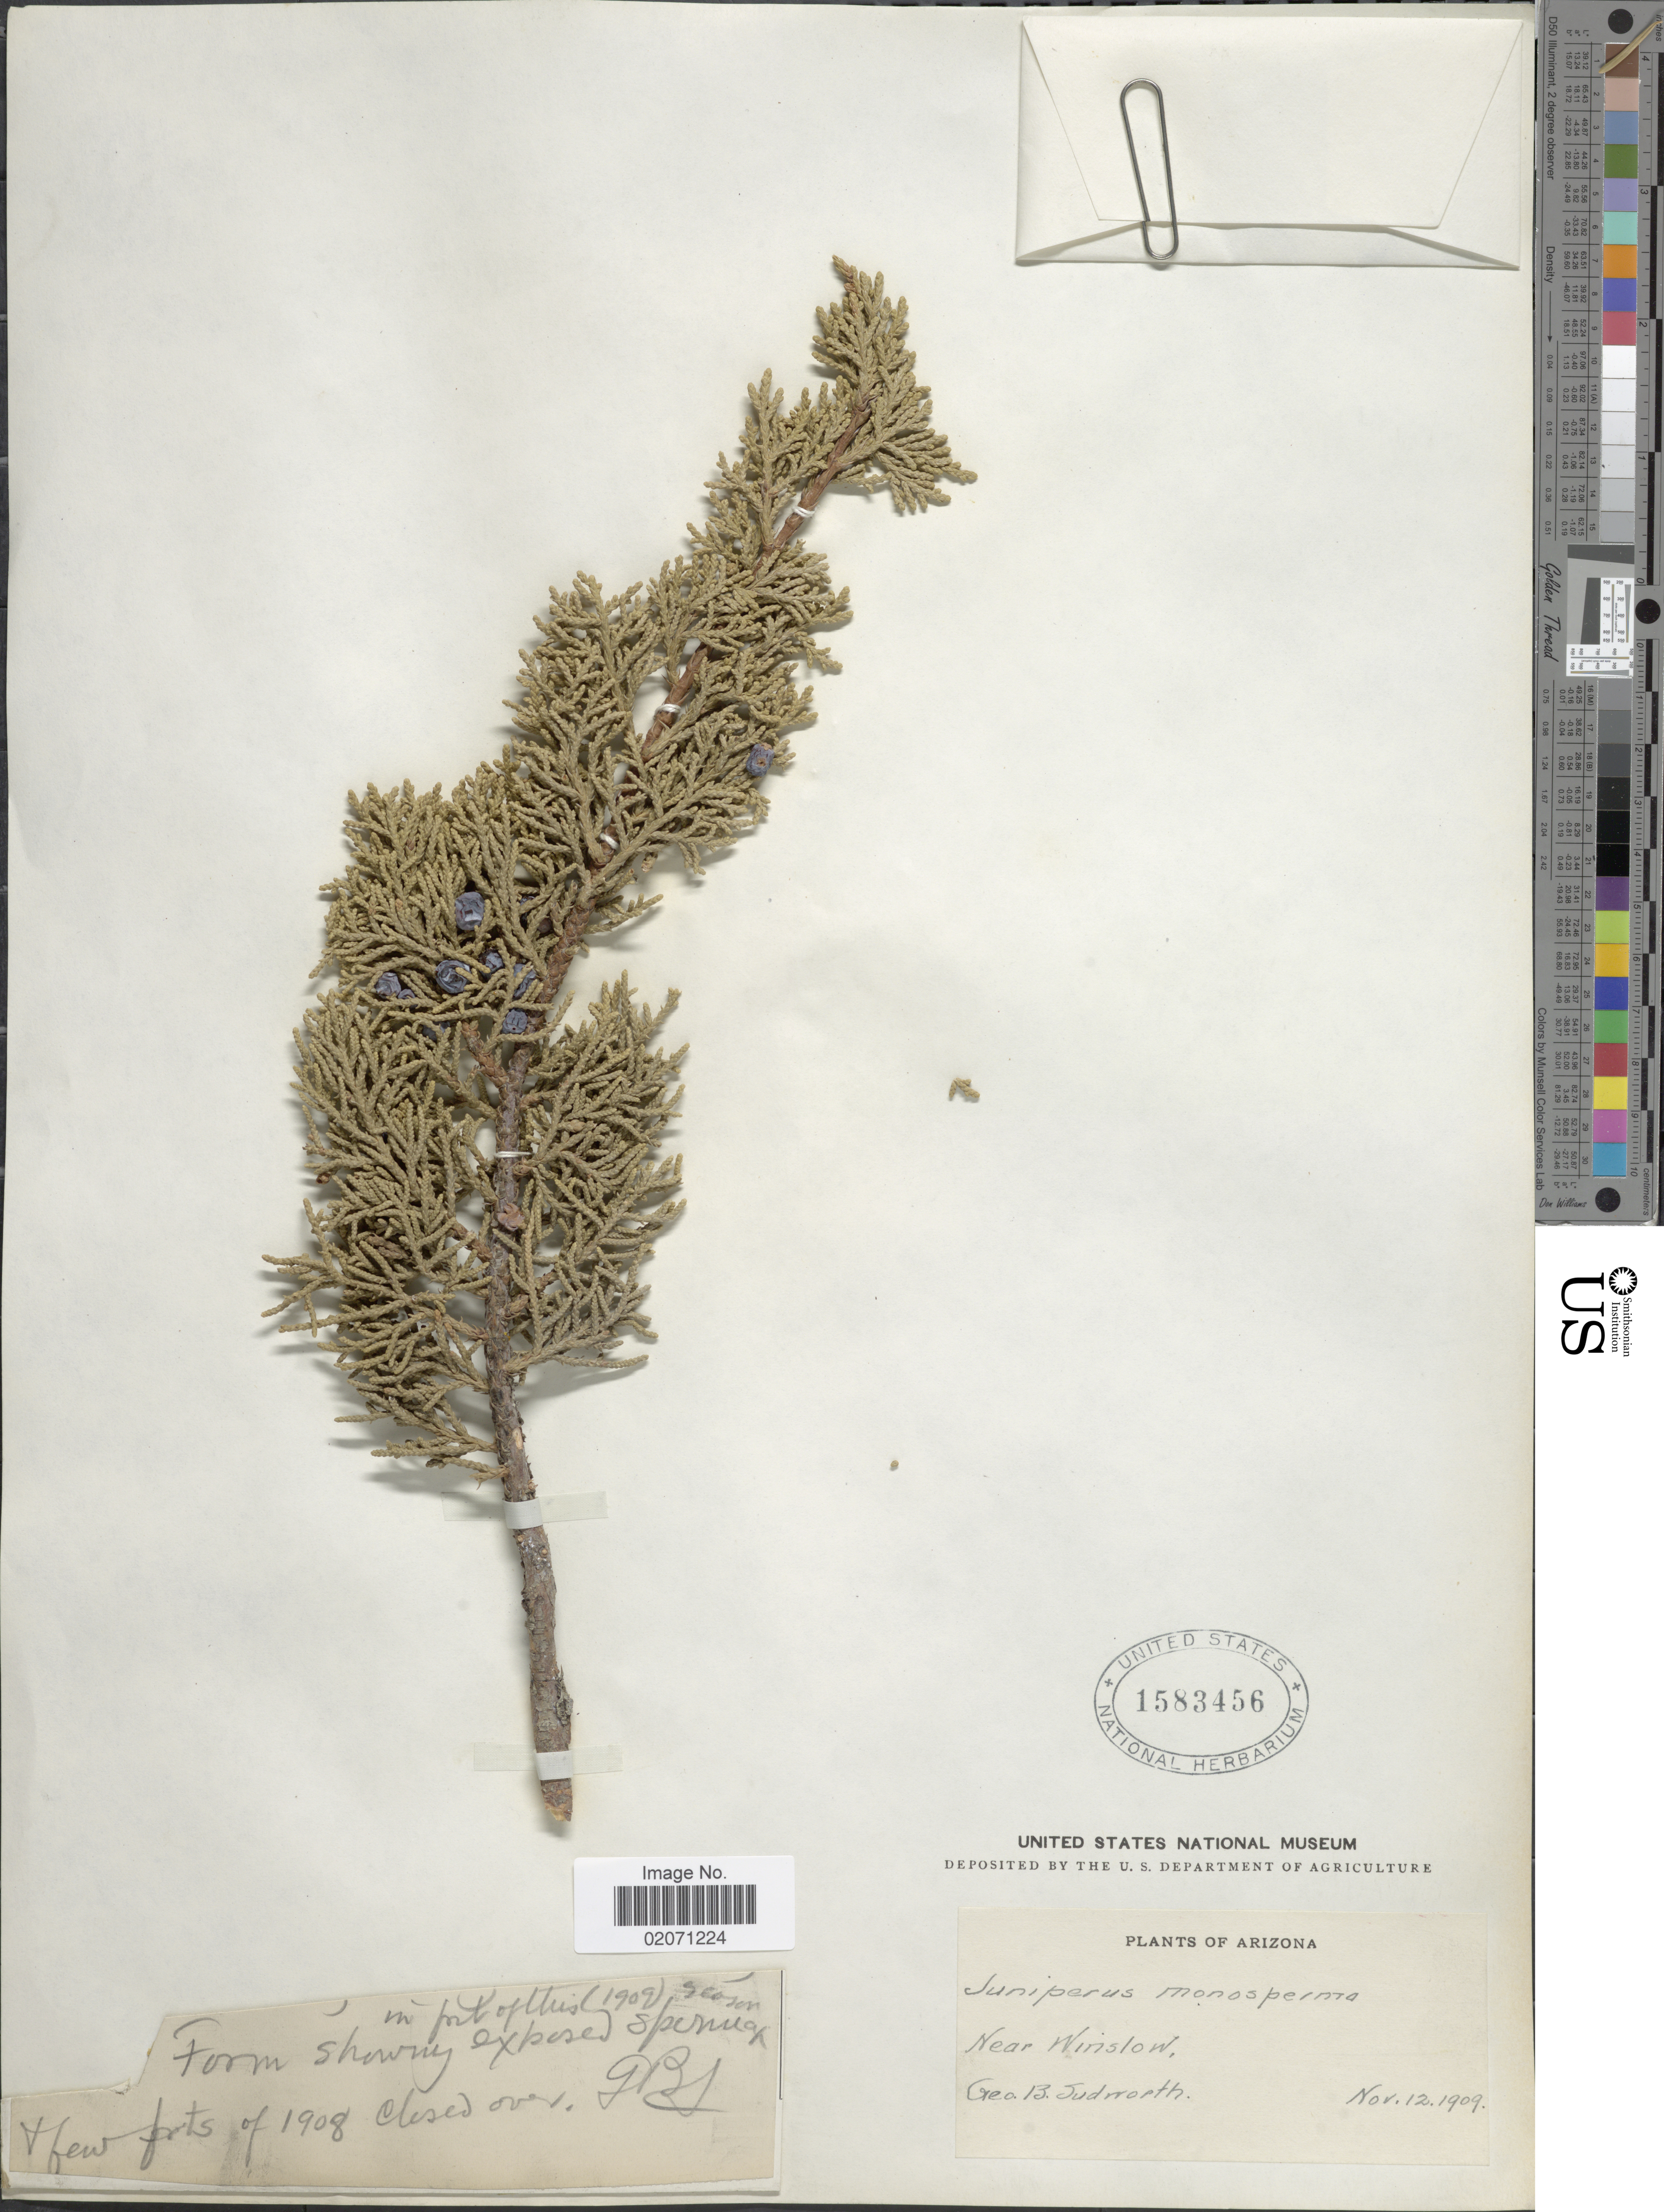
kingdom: Plantae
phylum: Tracheophyta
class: Pinopsida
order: Pinales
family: Cupressaceae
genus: Juniperus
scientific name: Juniperus monosperma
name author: (Engelm.) Sarg.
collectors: G. B. Sudworth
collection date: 1909-11-12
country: United States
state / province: Arizona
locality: Near Winslow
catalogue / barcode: US 1583456